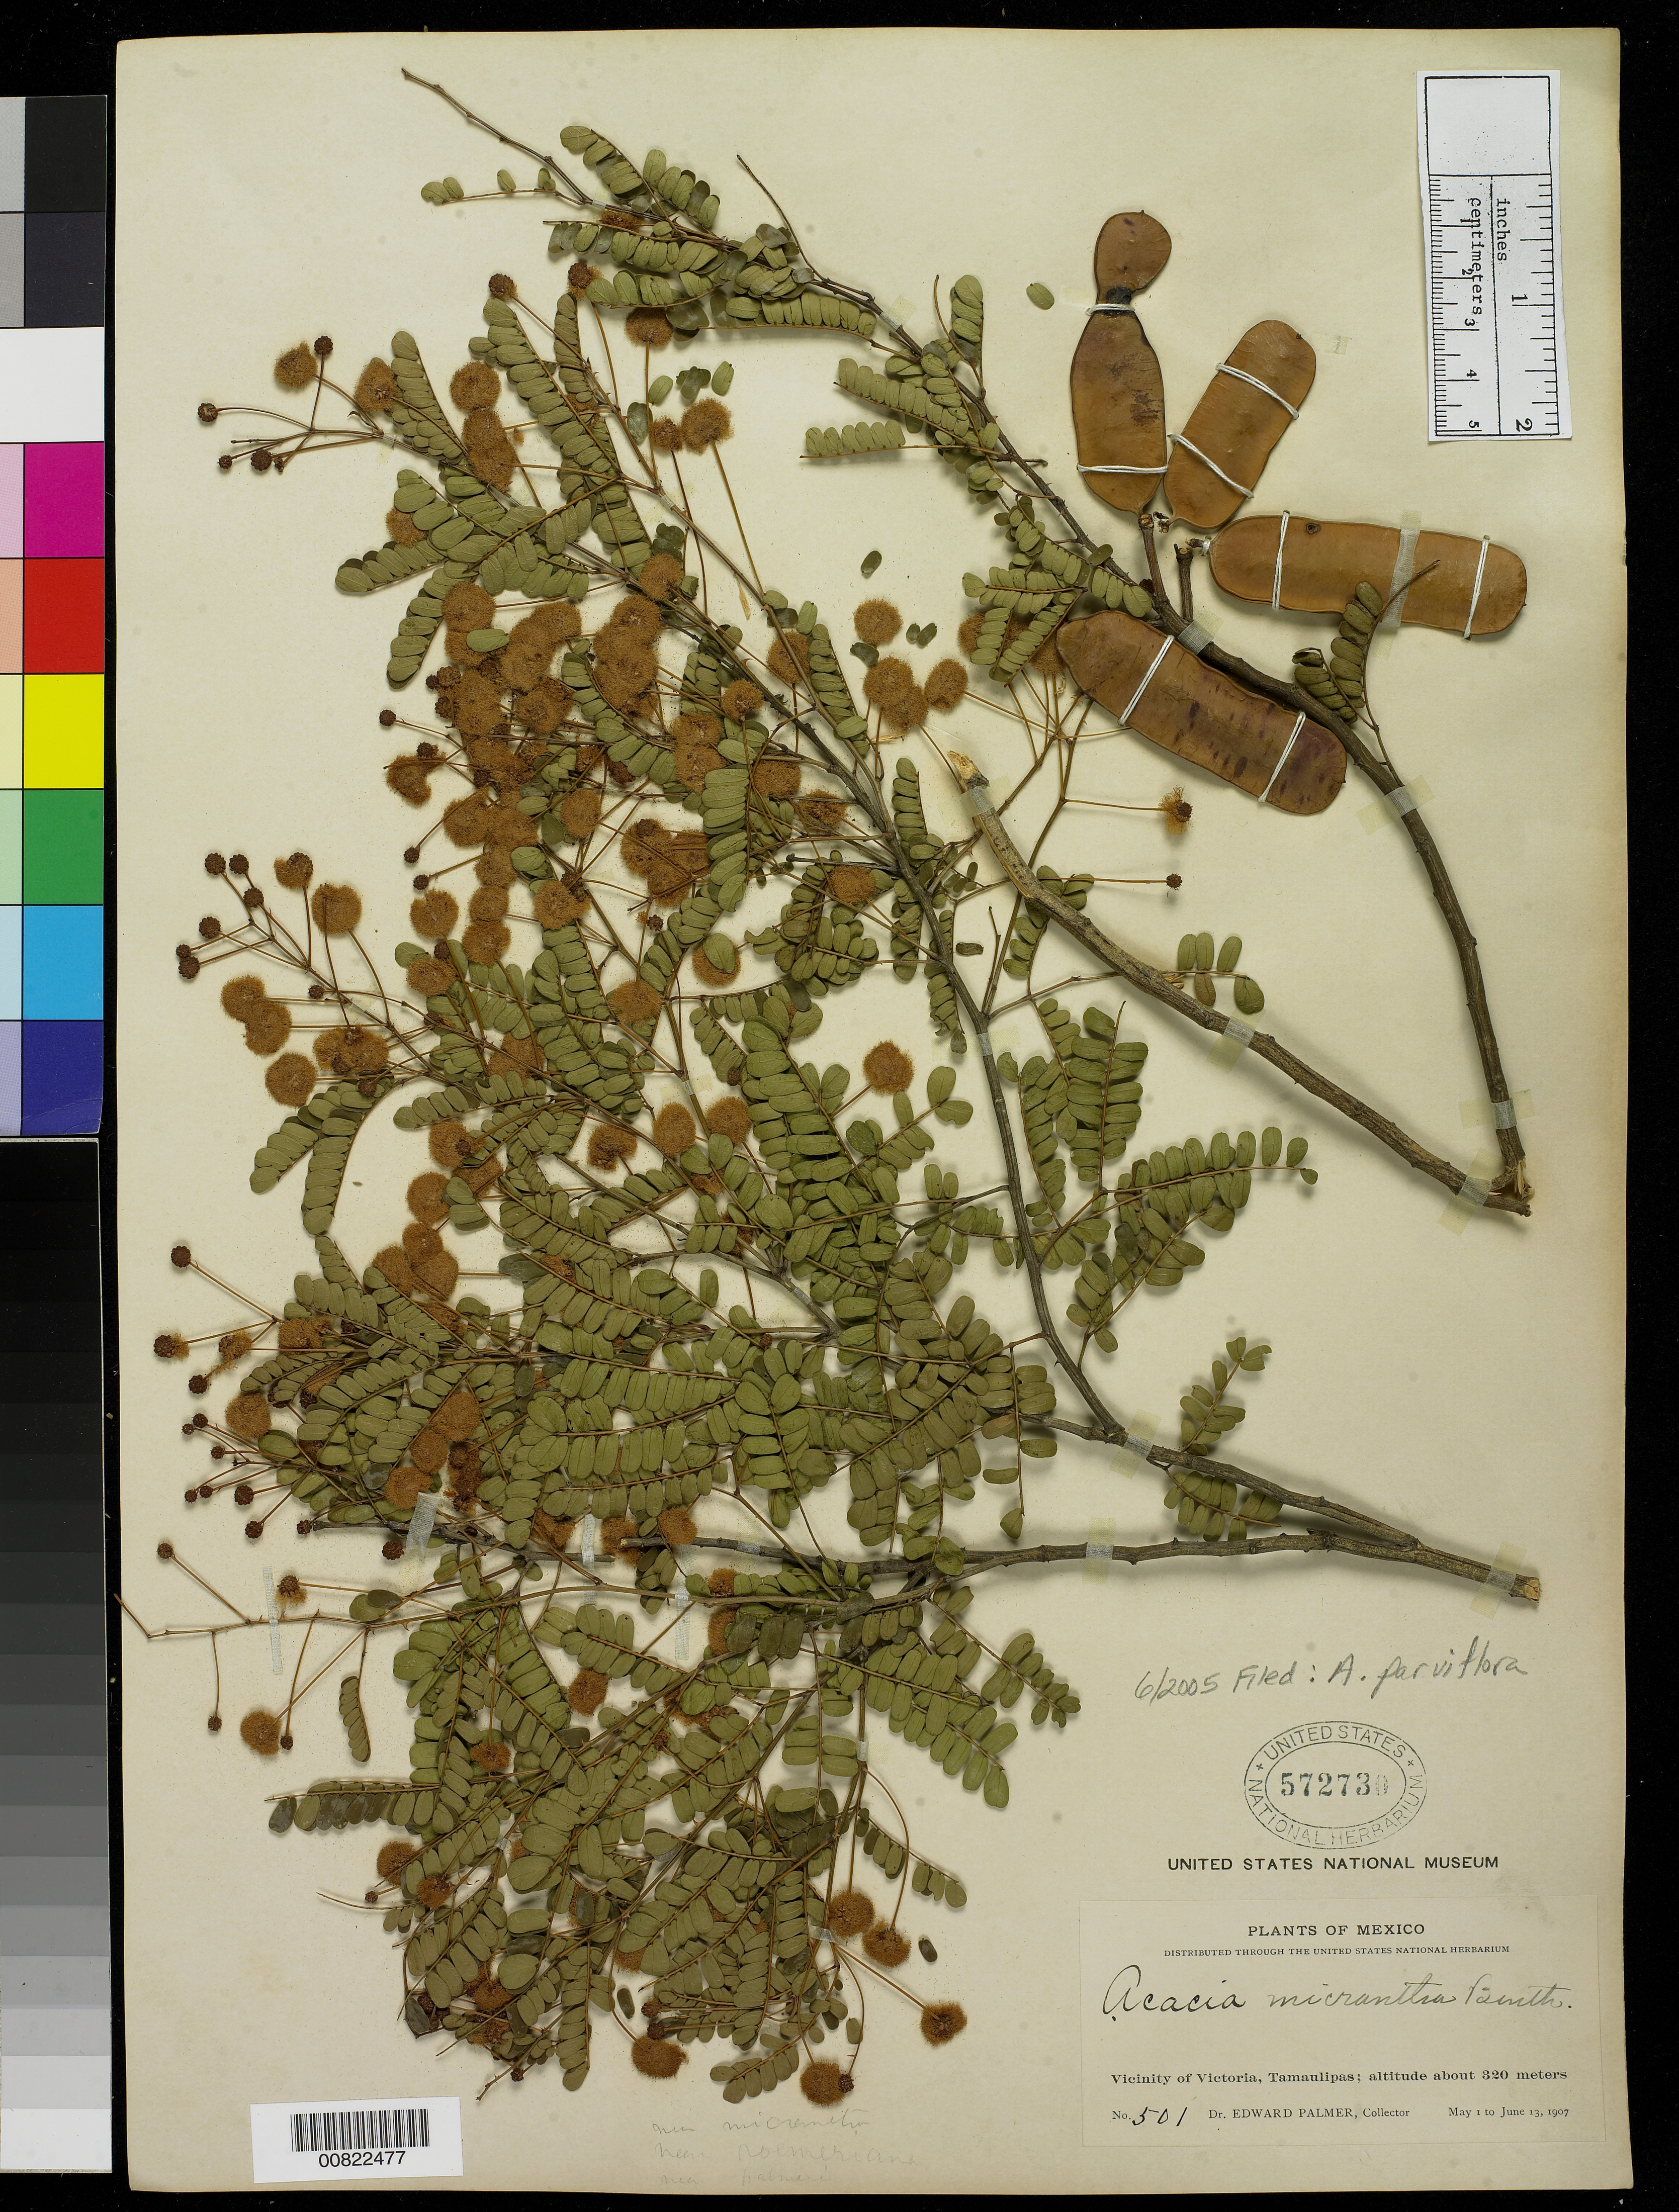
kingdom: Plantae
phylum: Tracheophyta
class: Magnoliopsida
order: Fabales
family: Fabaceae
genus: Senegalia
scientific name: Senegalia micrantha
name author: Britton & Rose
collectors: E. Palmer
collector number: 501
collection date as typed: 01 May 1907 to 13 Jun 1907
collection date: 1907-05-01/1907-06-13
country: Mexico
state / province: Tamaulipas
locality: Vicinity of Victoria.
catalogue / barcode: US 572730